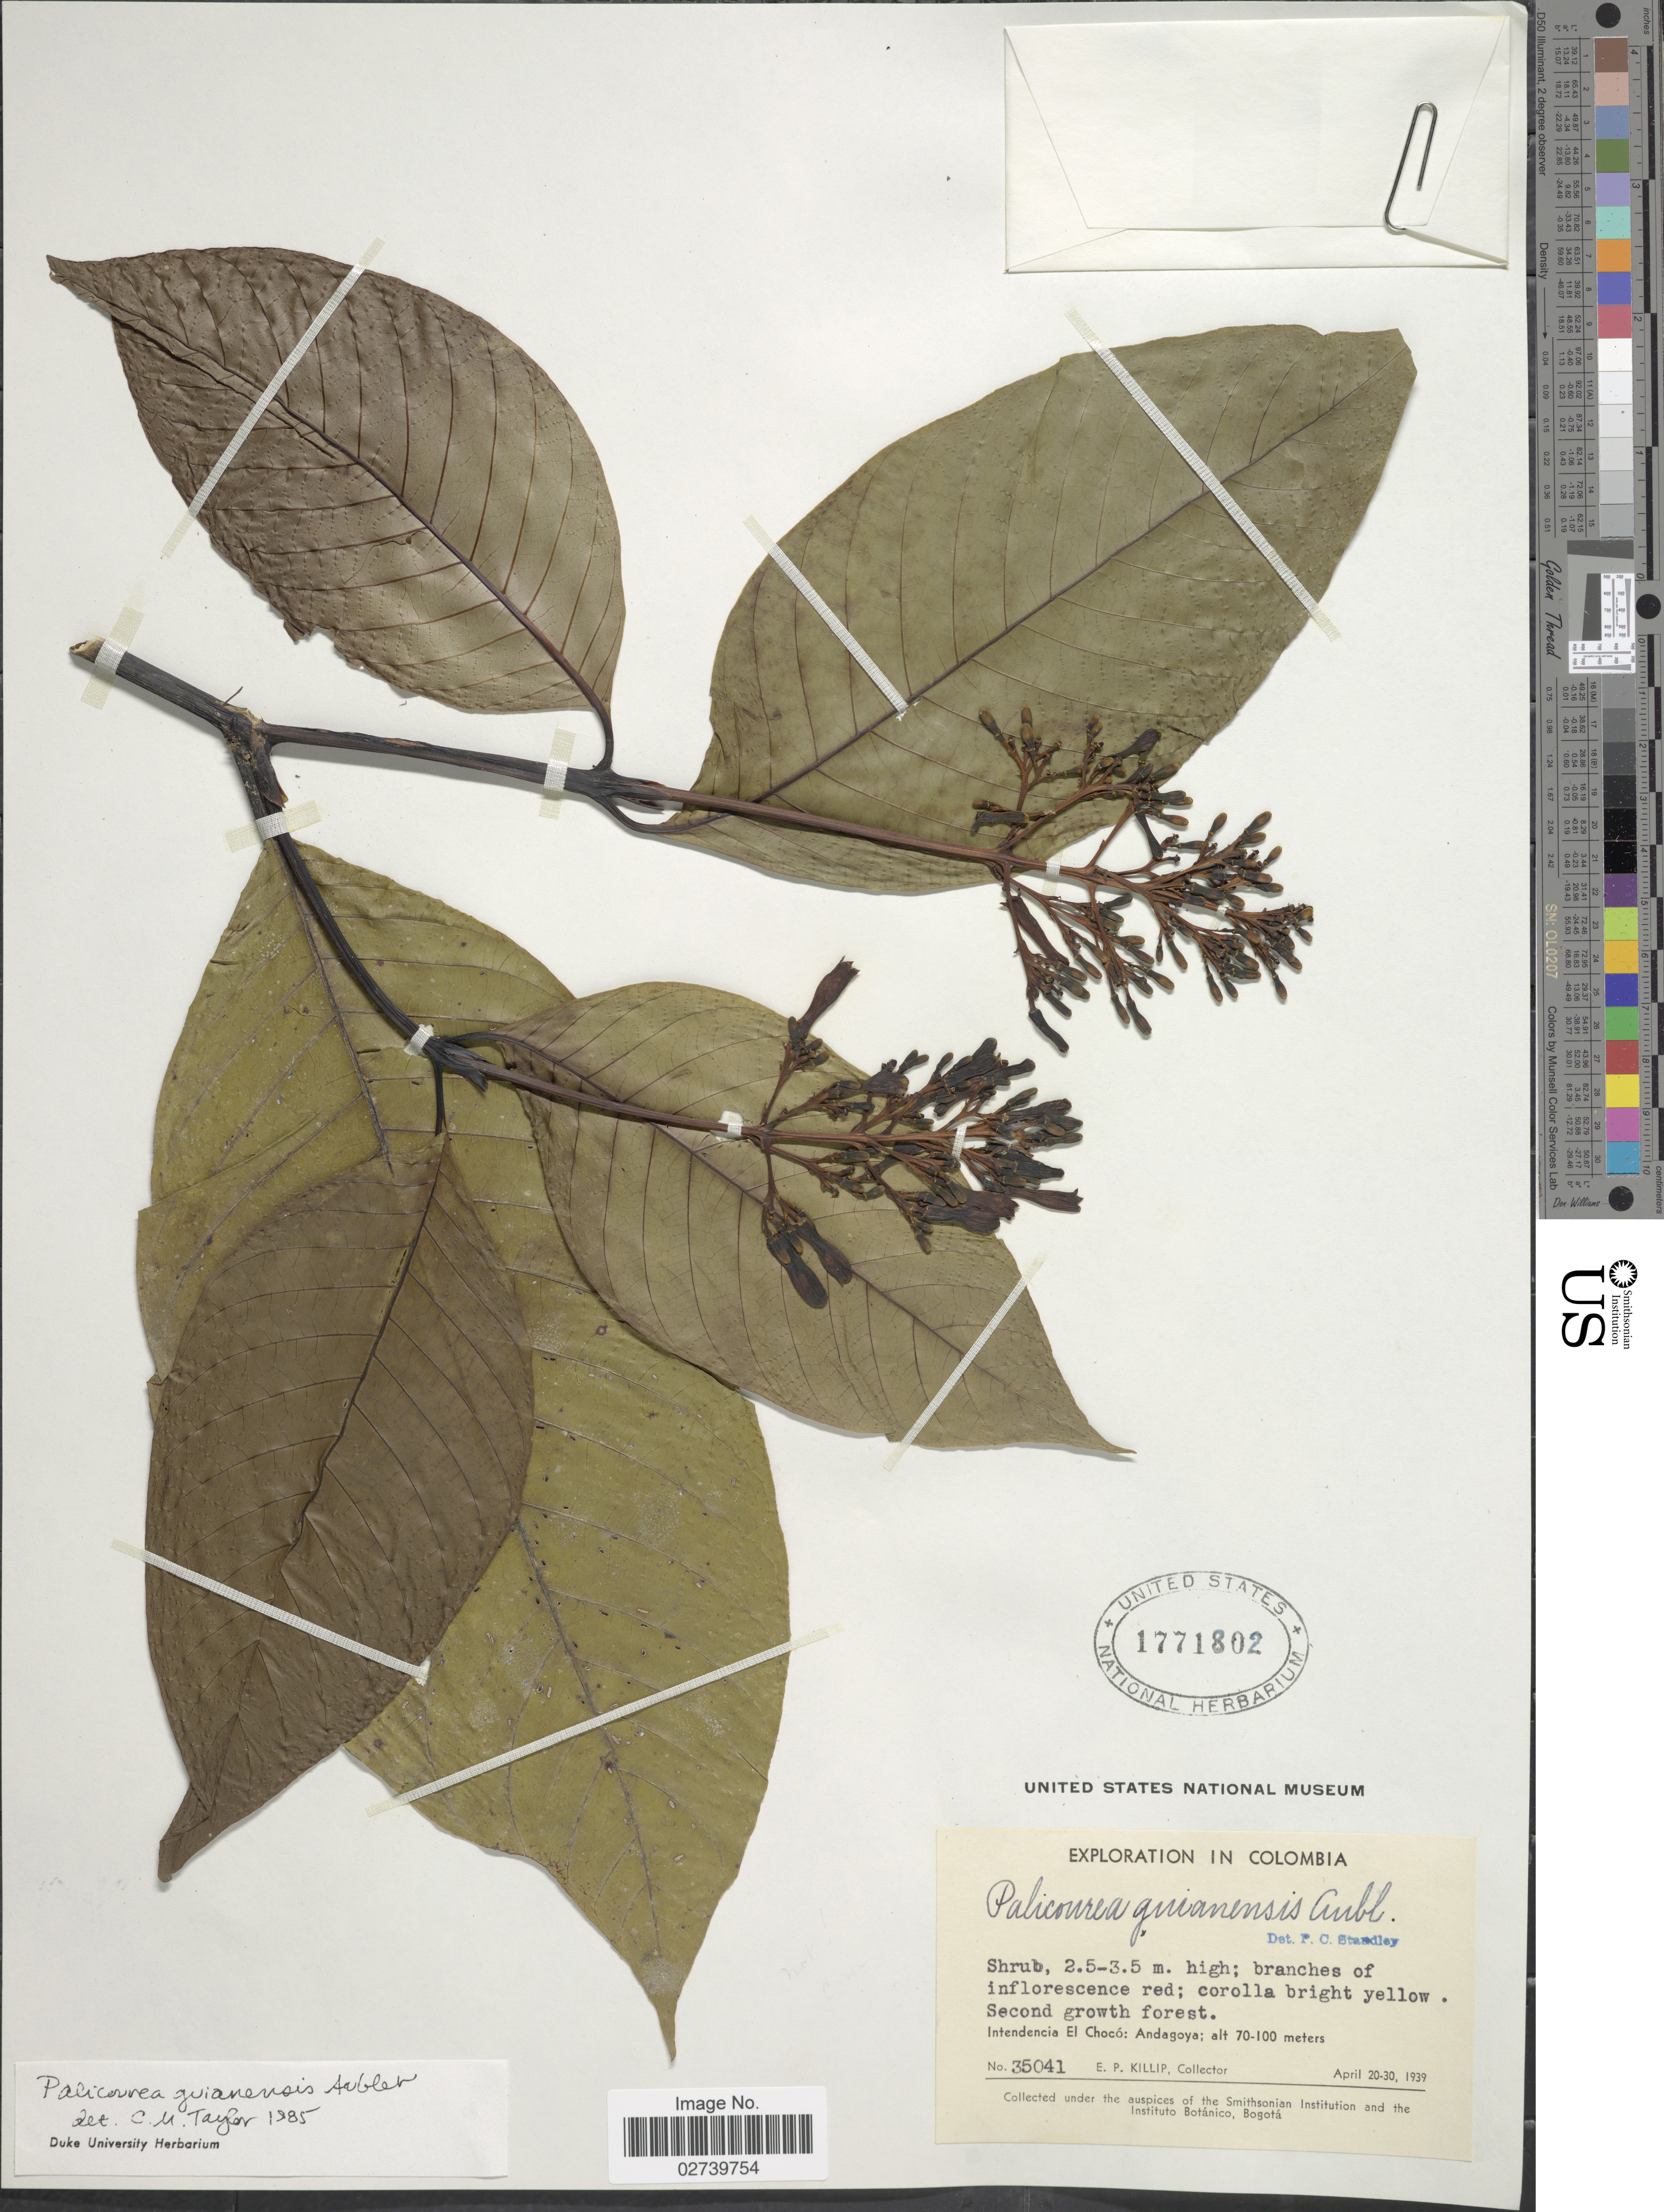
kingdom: Plantae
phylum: Tracheophyta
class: Magnoliopsida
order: Gentianales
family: Rubiaceae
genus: Palicourea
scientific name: Palicourea guianensis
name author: Aubl.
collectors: E. P. Killip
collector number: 35041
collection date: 1939-04-20/1939-04-30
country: Colombia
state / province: Chocó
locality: Andagoya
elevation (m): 70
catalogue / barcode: US 1771802